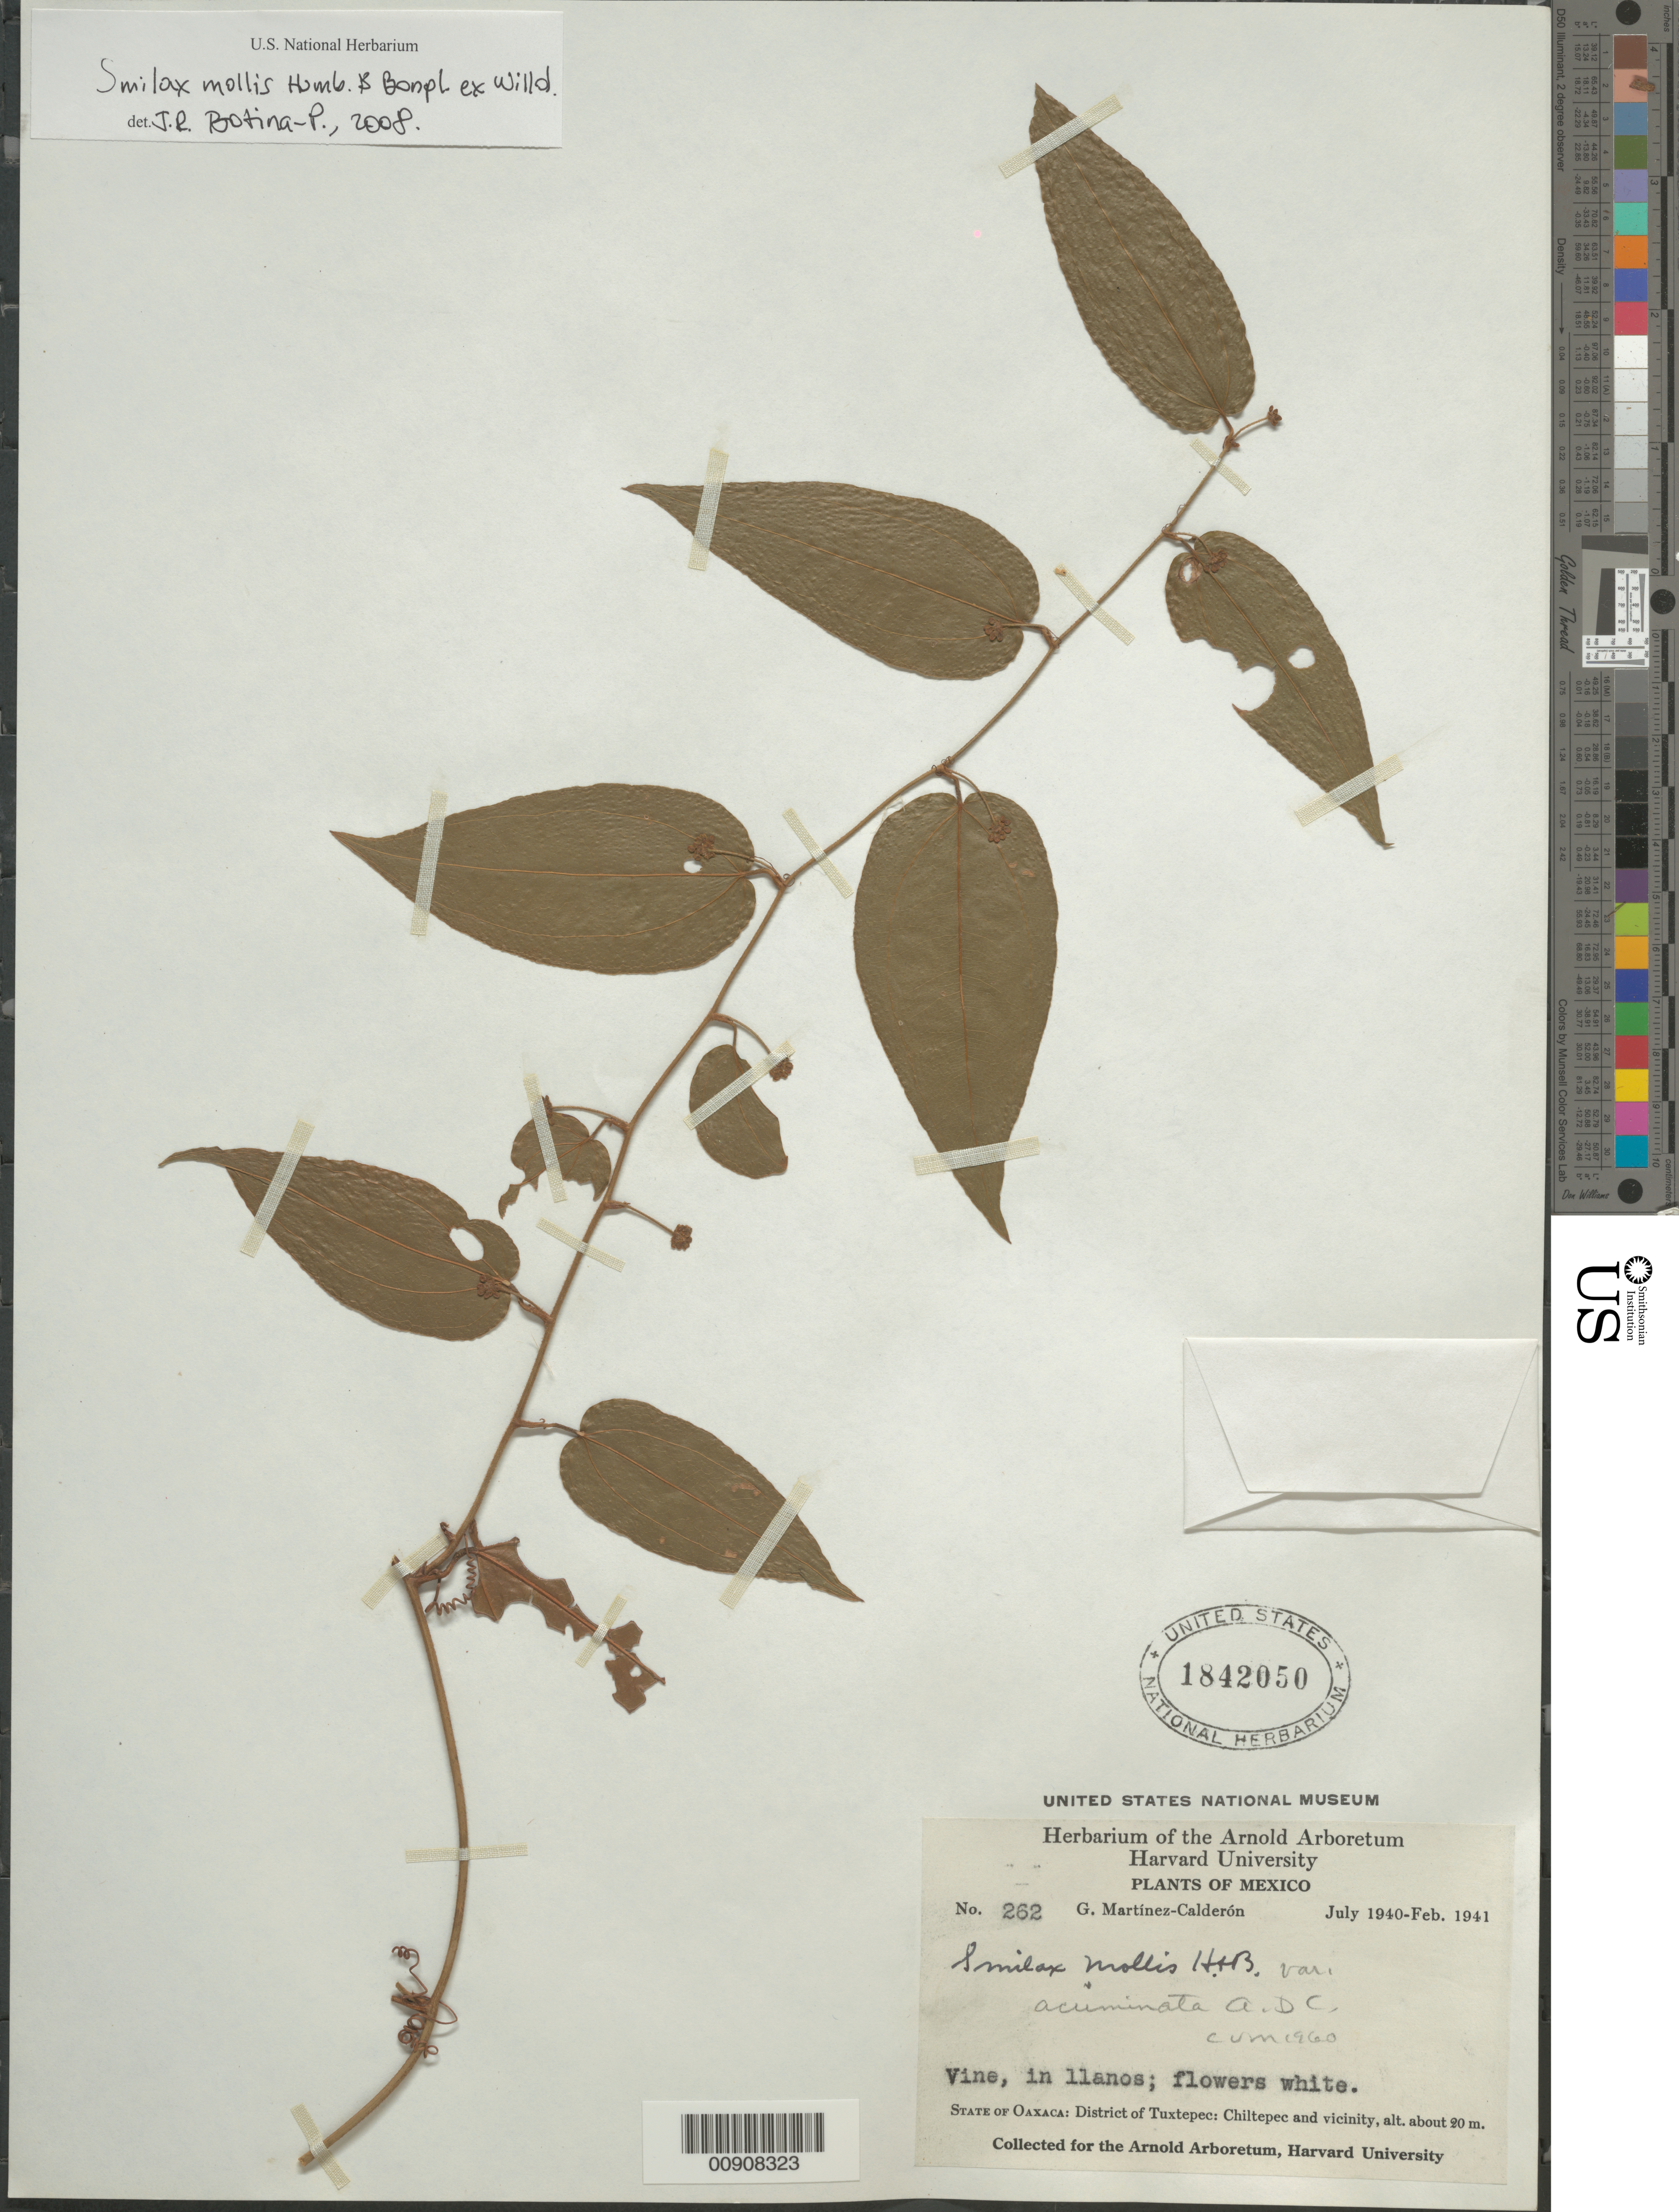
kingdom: Plantae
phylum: Tracheophyta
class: Liliopsida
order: Liliales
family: Smilacaceae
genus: Smilax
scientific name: Smilax mollis var. acuminata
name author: A. DC.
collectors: G. Martinez-C.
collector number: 262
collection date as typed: Jul 1940 to -- Feb 1941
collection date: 1940-07/1941-02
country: Mexico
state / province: Oaxaca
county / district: Tuxtepec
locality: State of Oaxaca: District of Tuxtepec: Chiltepec and vicinity.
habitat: In llanos.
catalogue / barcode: US 1842050